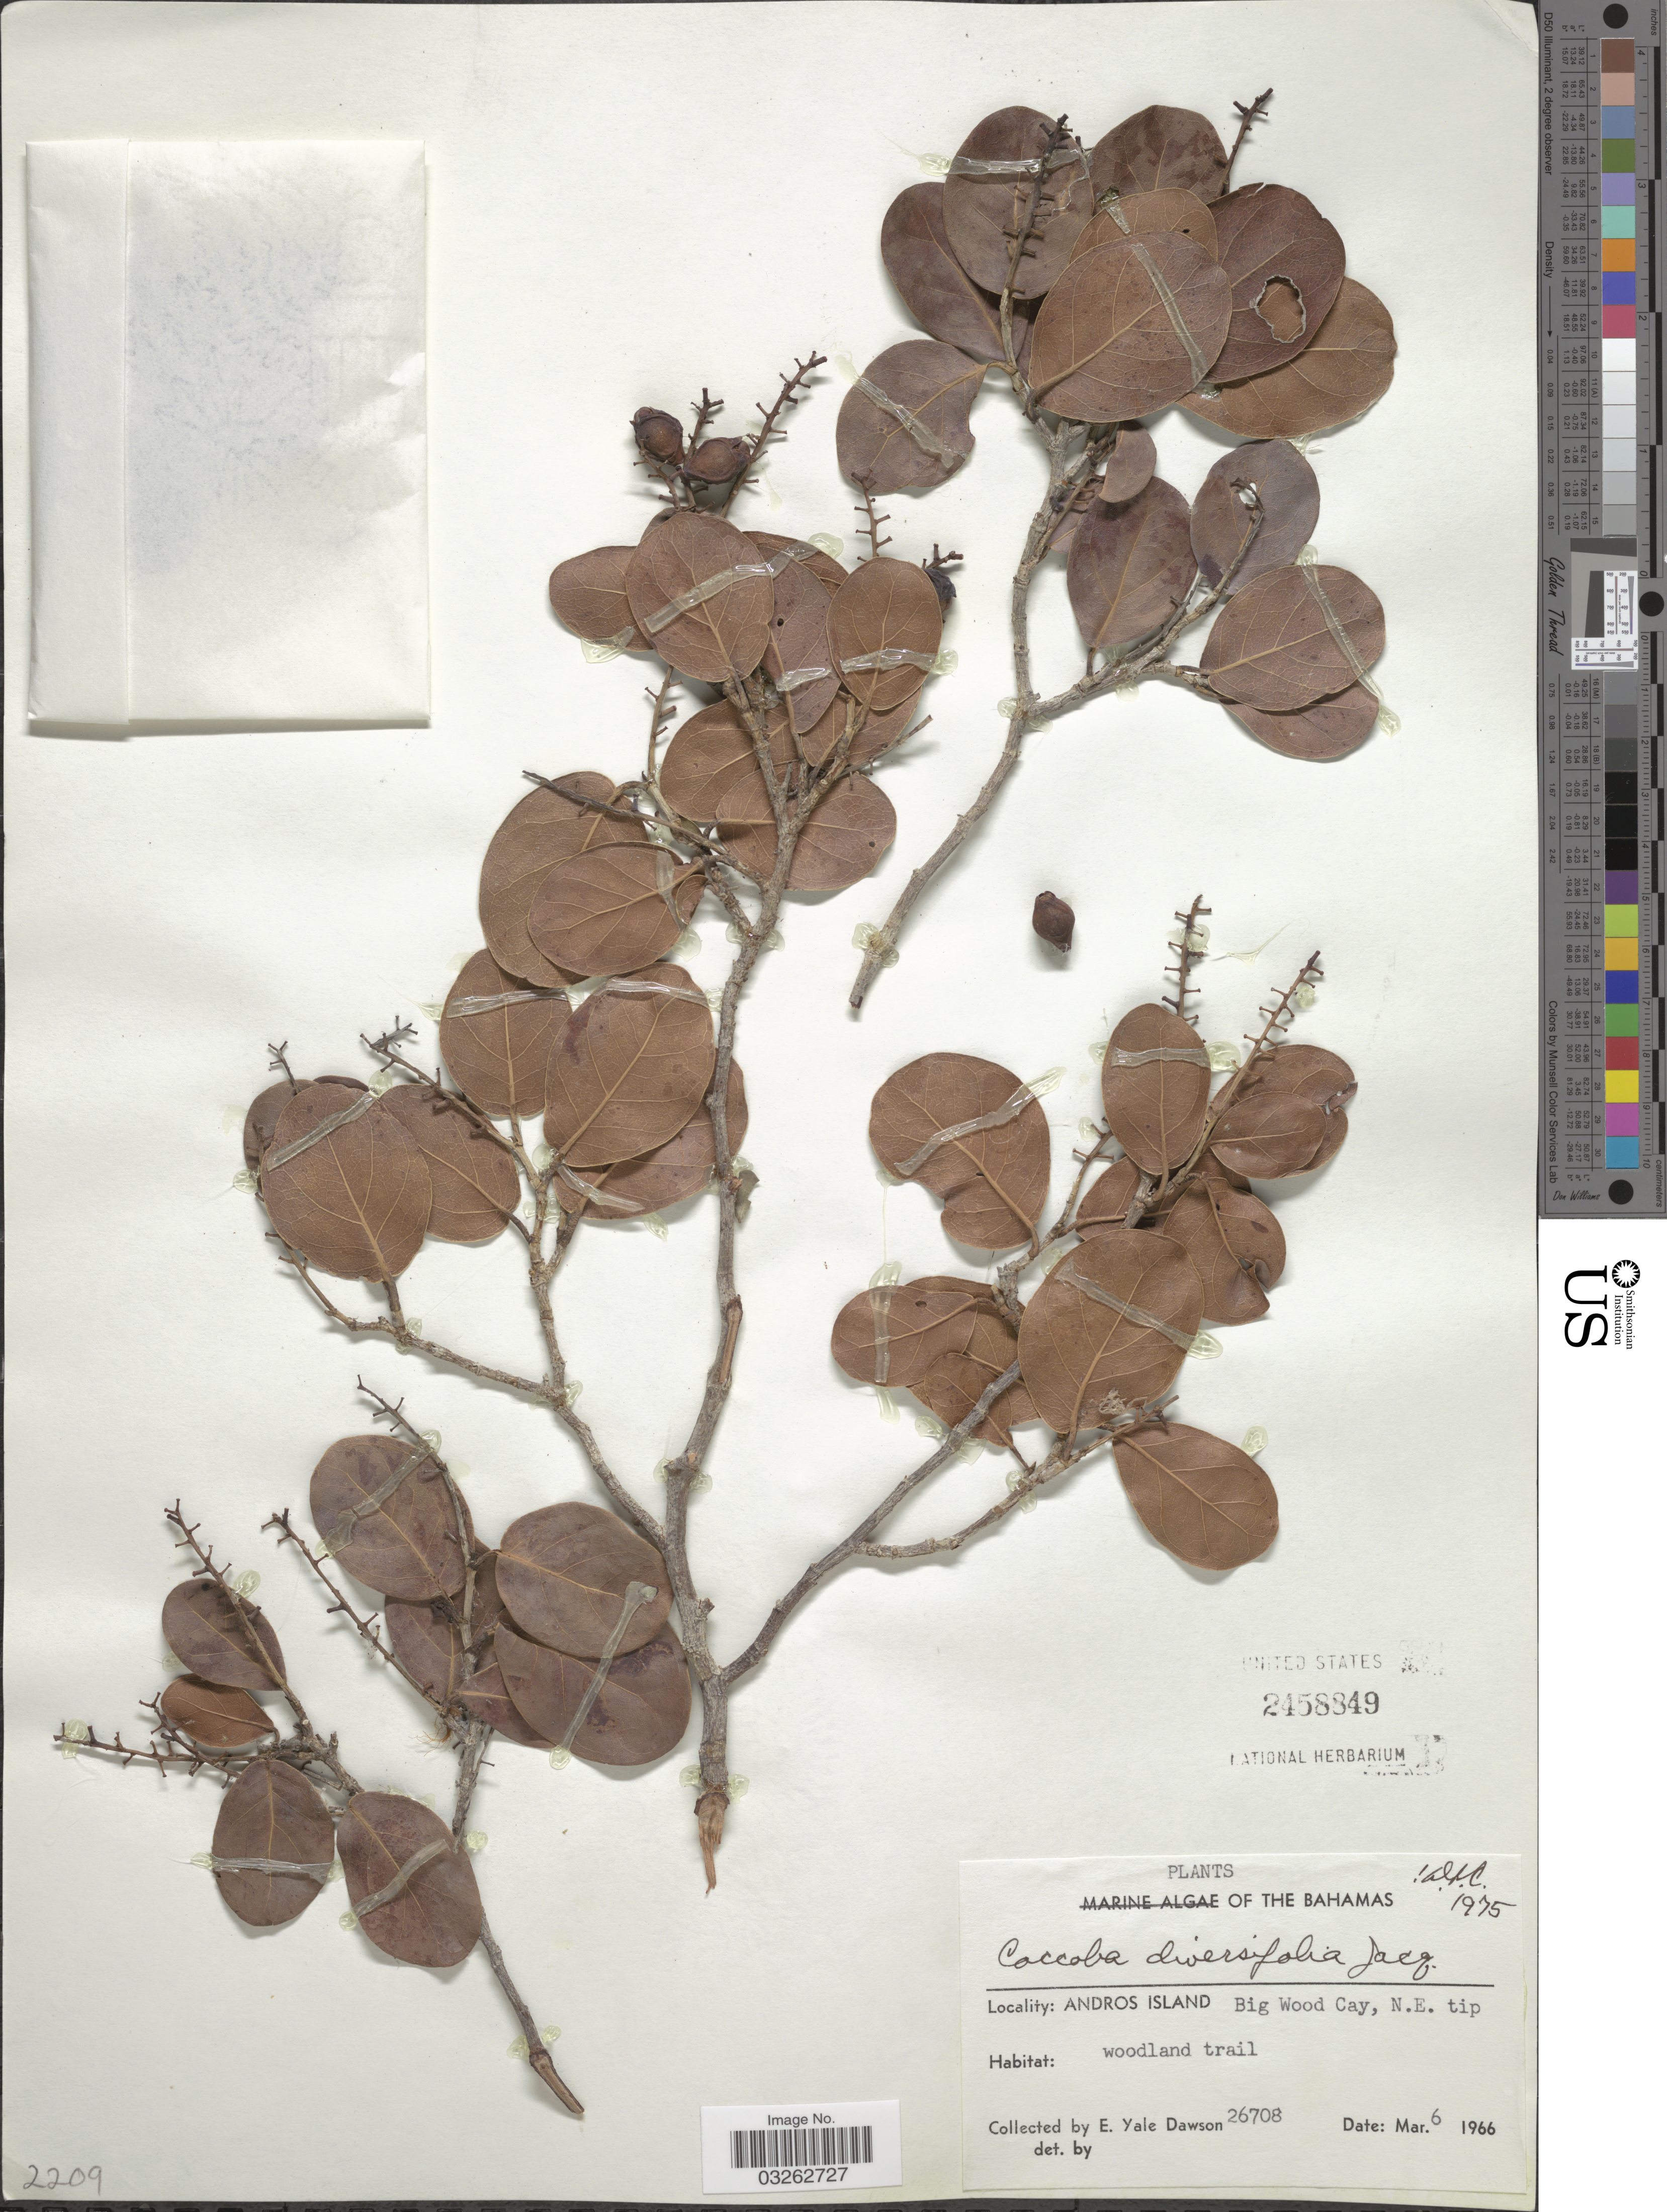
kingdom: Plantae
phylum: Tracheophyta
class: Magnoliopsida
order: Caryophyllales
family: Polygonaceae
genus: Coccoloba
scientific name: Coccoloba diversifolia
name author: Jacq.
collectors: N. Yensen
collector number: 26708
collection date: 1966-03-06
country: Bahamas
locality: Andros Island. Big Wood Cay, N.E. tip.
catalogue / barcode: US 2458849